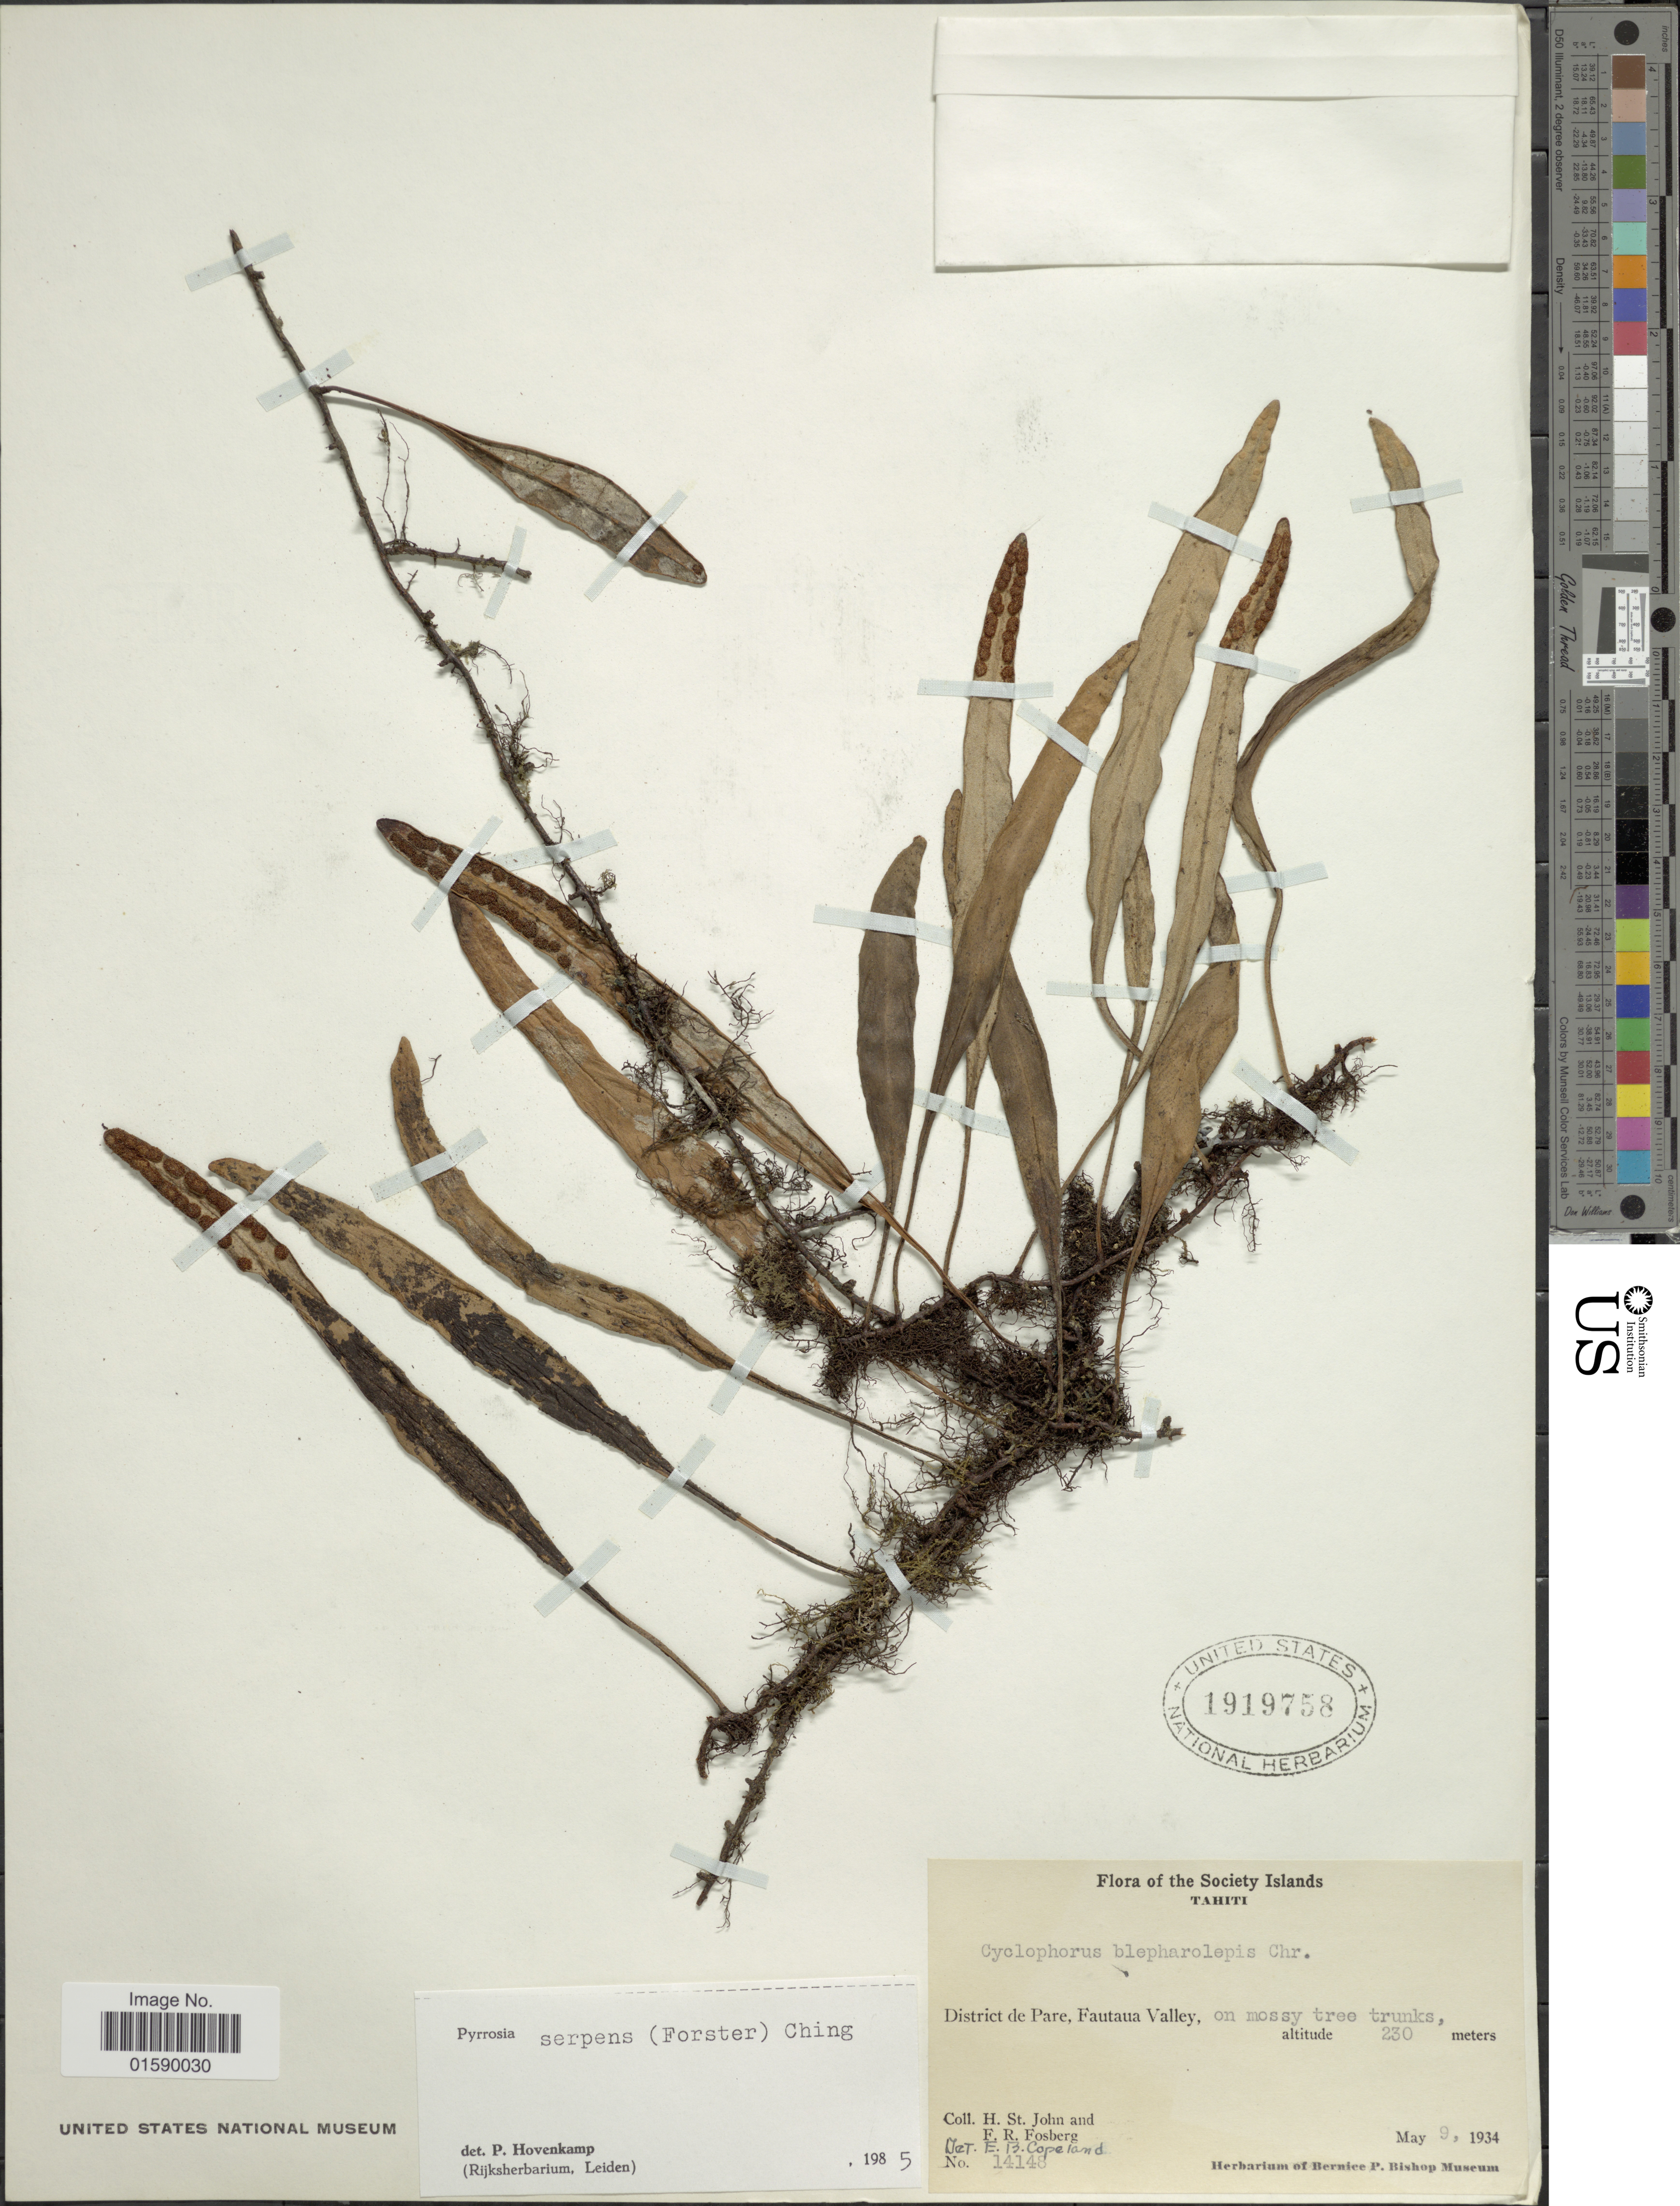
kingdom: Plantae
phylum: Tracheophyta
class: Polypodiopsida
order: Polypodiales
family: Polypodiaceae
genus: Pyrrosia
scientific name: Pyrrosia serpens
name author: Ching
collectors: H. St. John & F. R. Fosberg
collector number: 14148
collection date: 1934-05-09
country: French Polynesia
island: Tahiti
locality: Society Islands, Tahiti, District de Pare, Fautaua Valley.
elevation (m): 230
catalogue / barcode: US 1919758